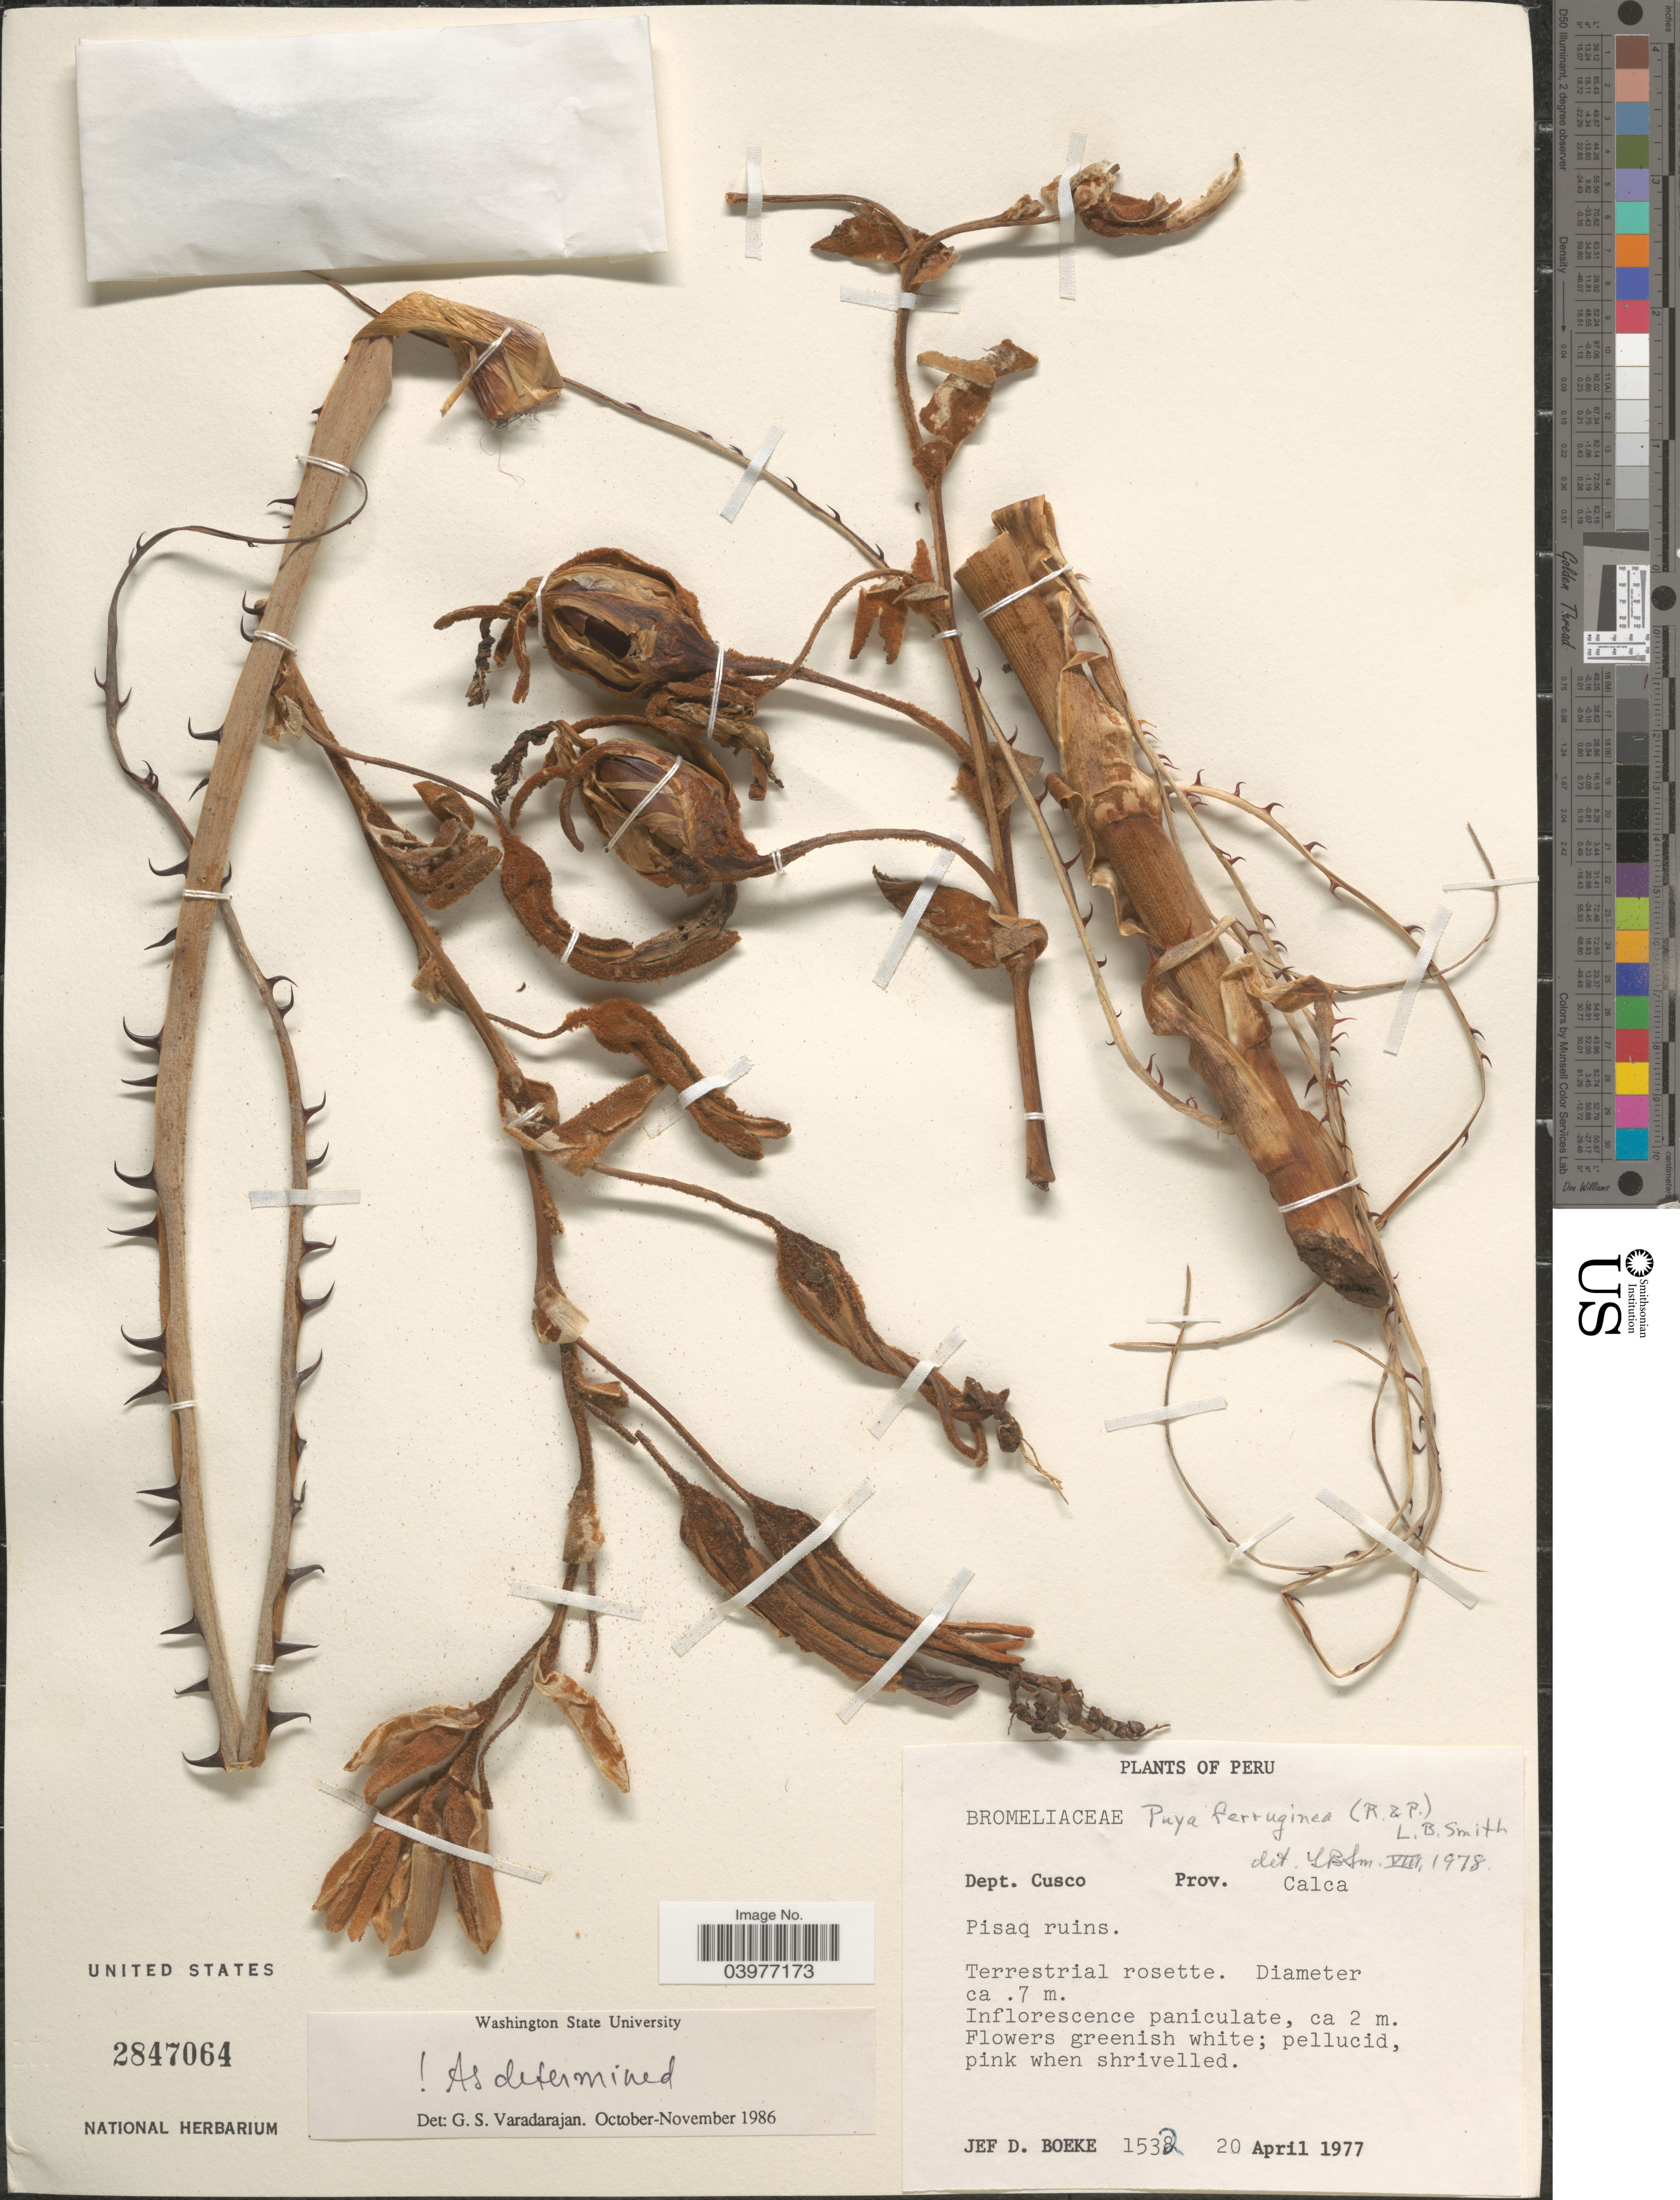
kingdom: Plantae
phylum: Tracheophyta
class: Liliopsida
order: Poales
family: Bromeliaceae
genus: Puya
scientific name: Puya ferruginea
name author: (Ruiz & Pav.) L.B. Sm.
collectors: J. Boeke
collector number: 1532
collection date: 1977-04-20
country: Peru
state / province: Cusco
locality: Dept. Cusco. Prov. Calca.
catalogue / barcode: US 2847064